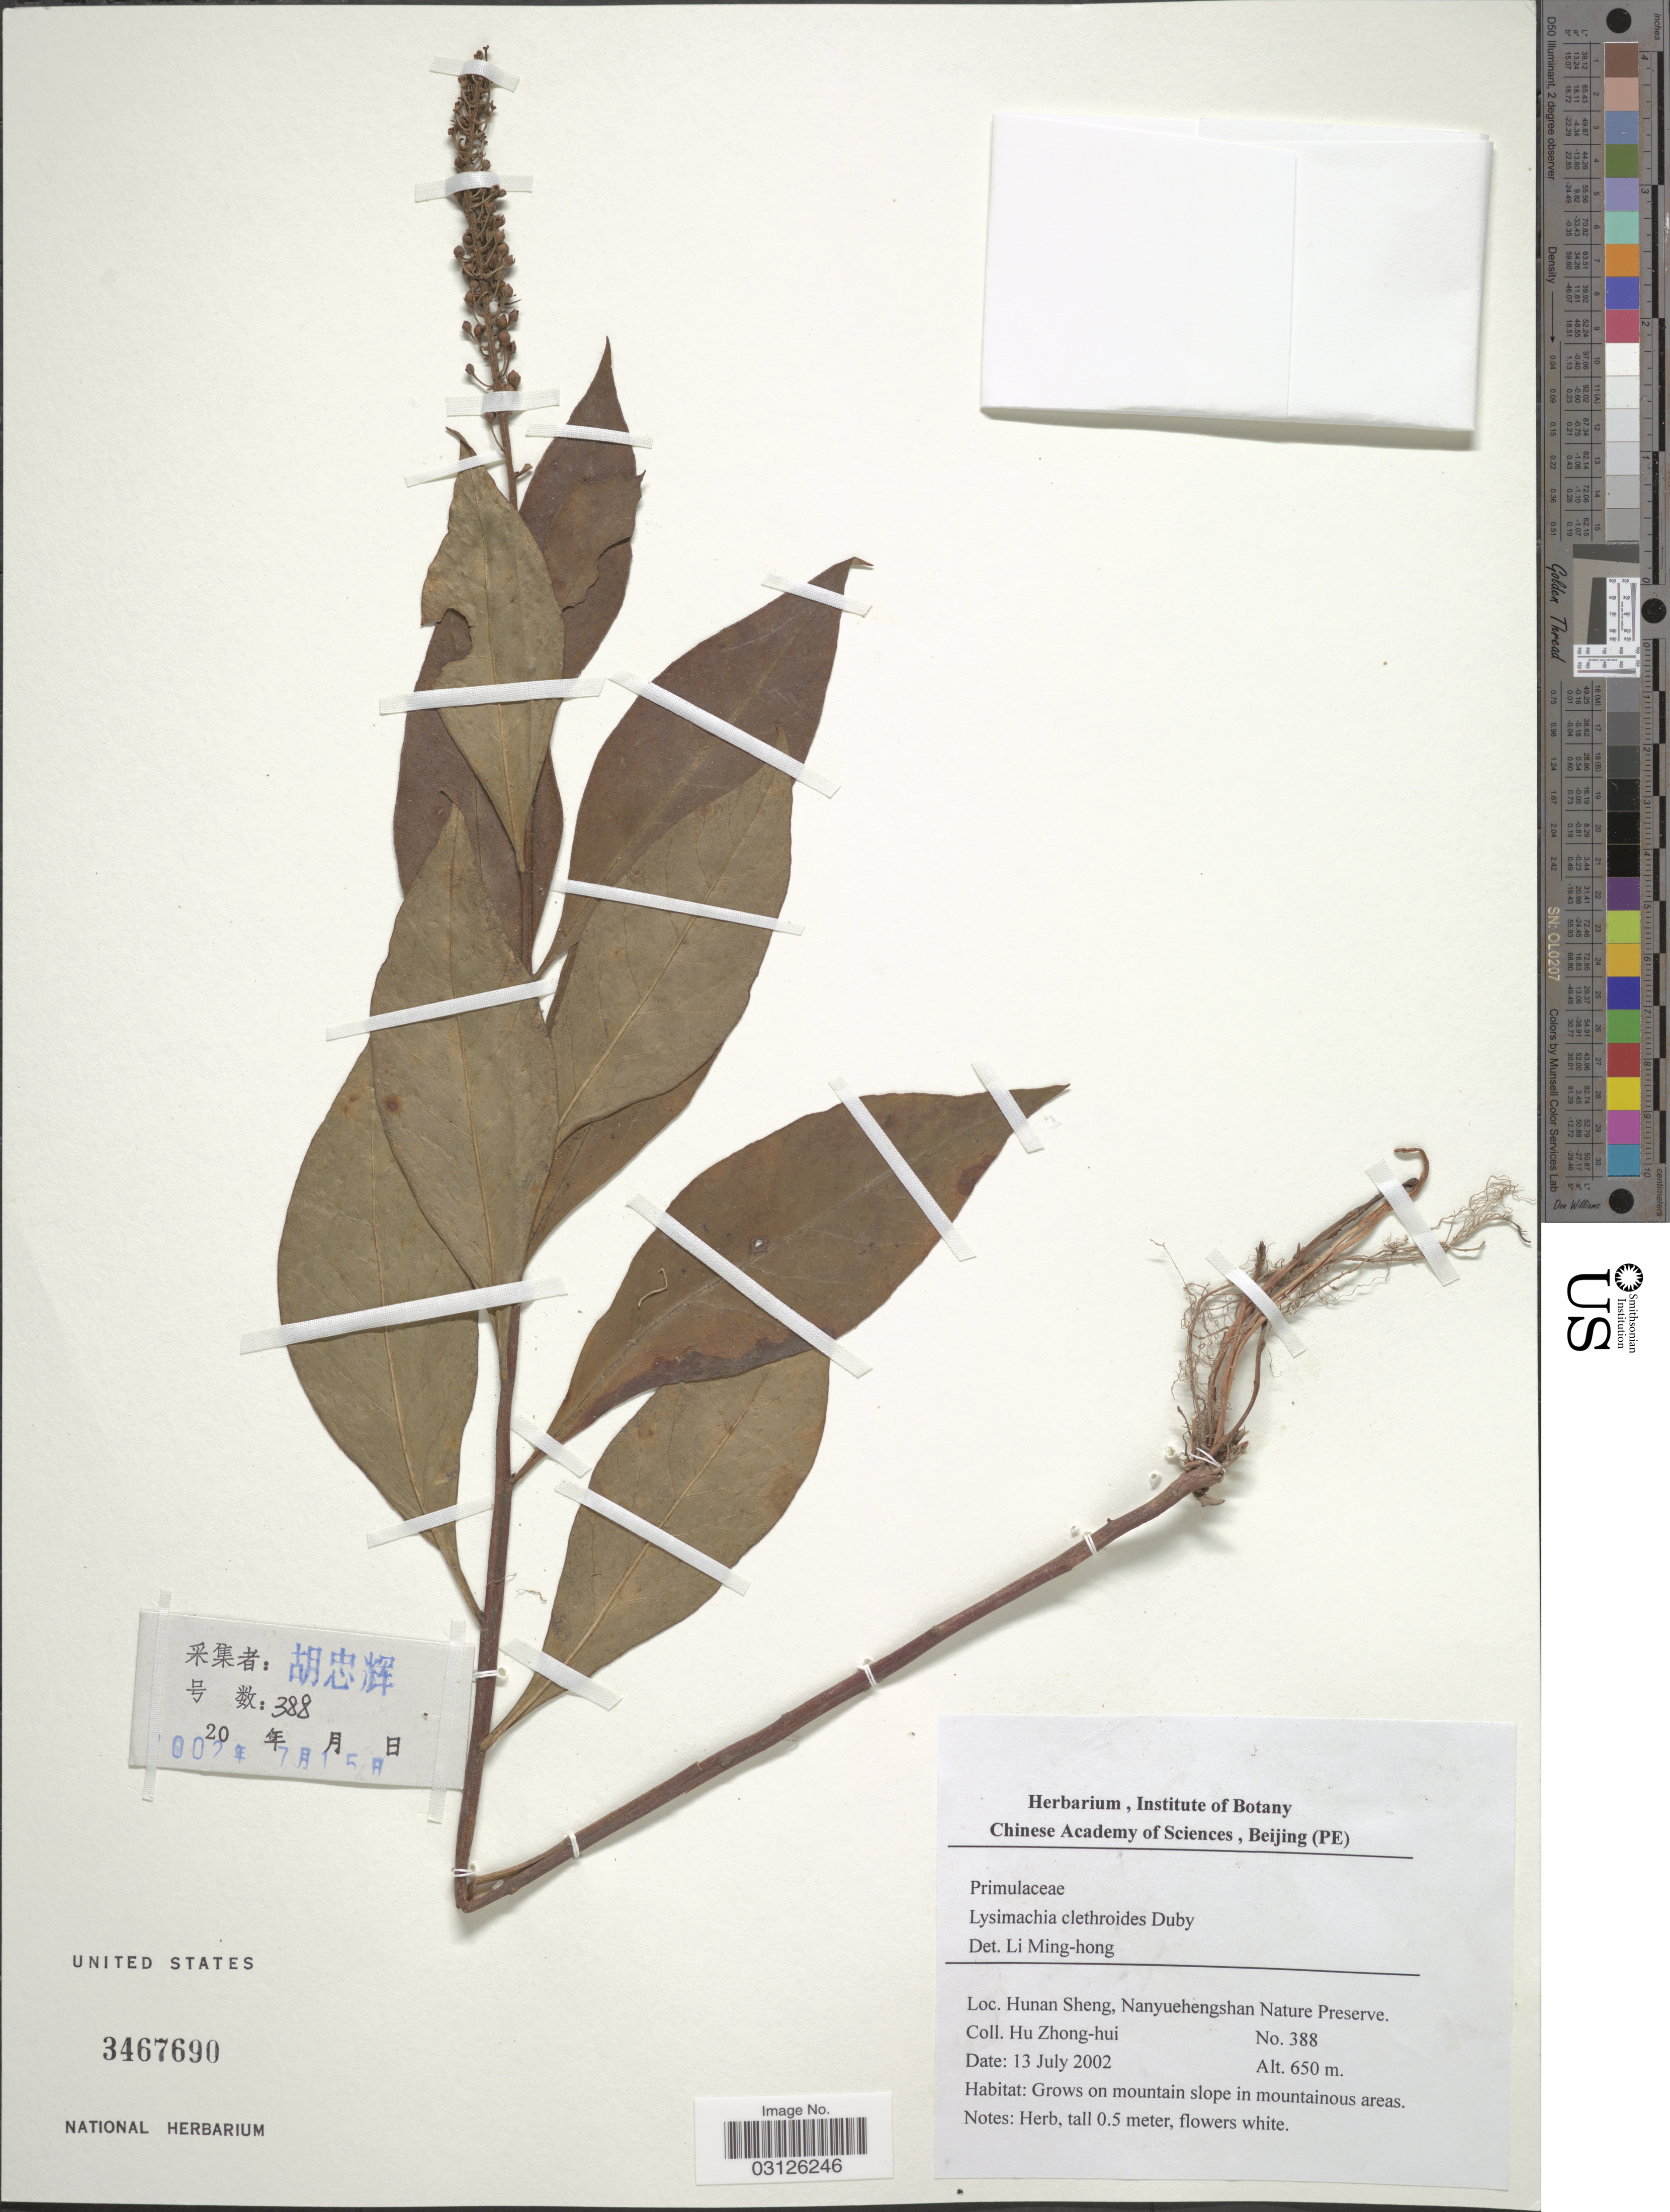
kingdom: Plantae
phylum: Tracheophyta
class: Magnoliopsida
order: Ericales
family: Primulaceae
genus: Lysimachia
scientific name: Lysimachia clethroides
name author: Duby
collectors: Z. H. Hu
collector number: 388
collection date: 2002-07-13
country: China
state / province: Hunan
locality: Hunan Sheng, Nanyuehengshan Nature Preserve.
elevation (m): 650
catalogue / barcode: US 3467690